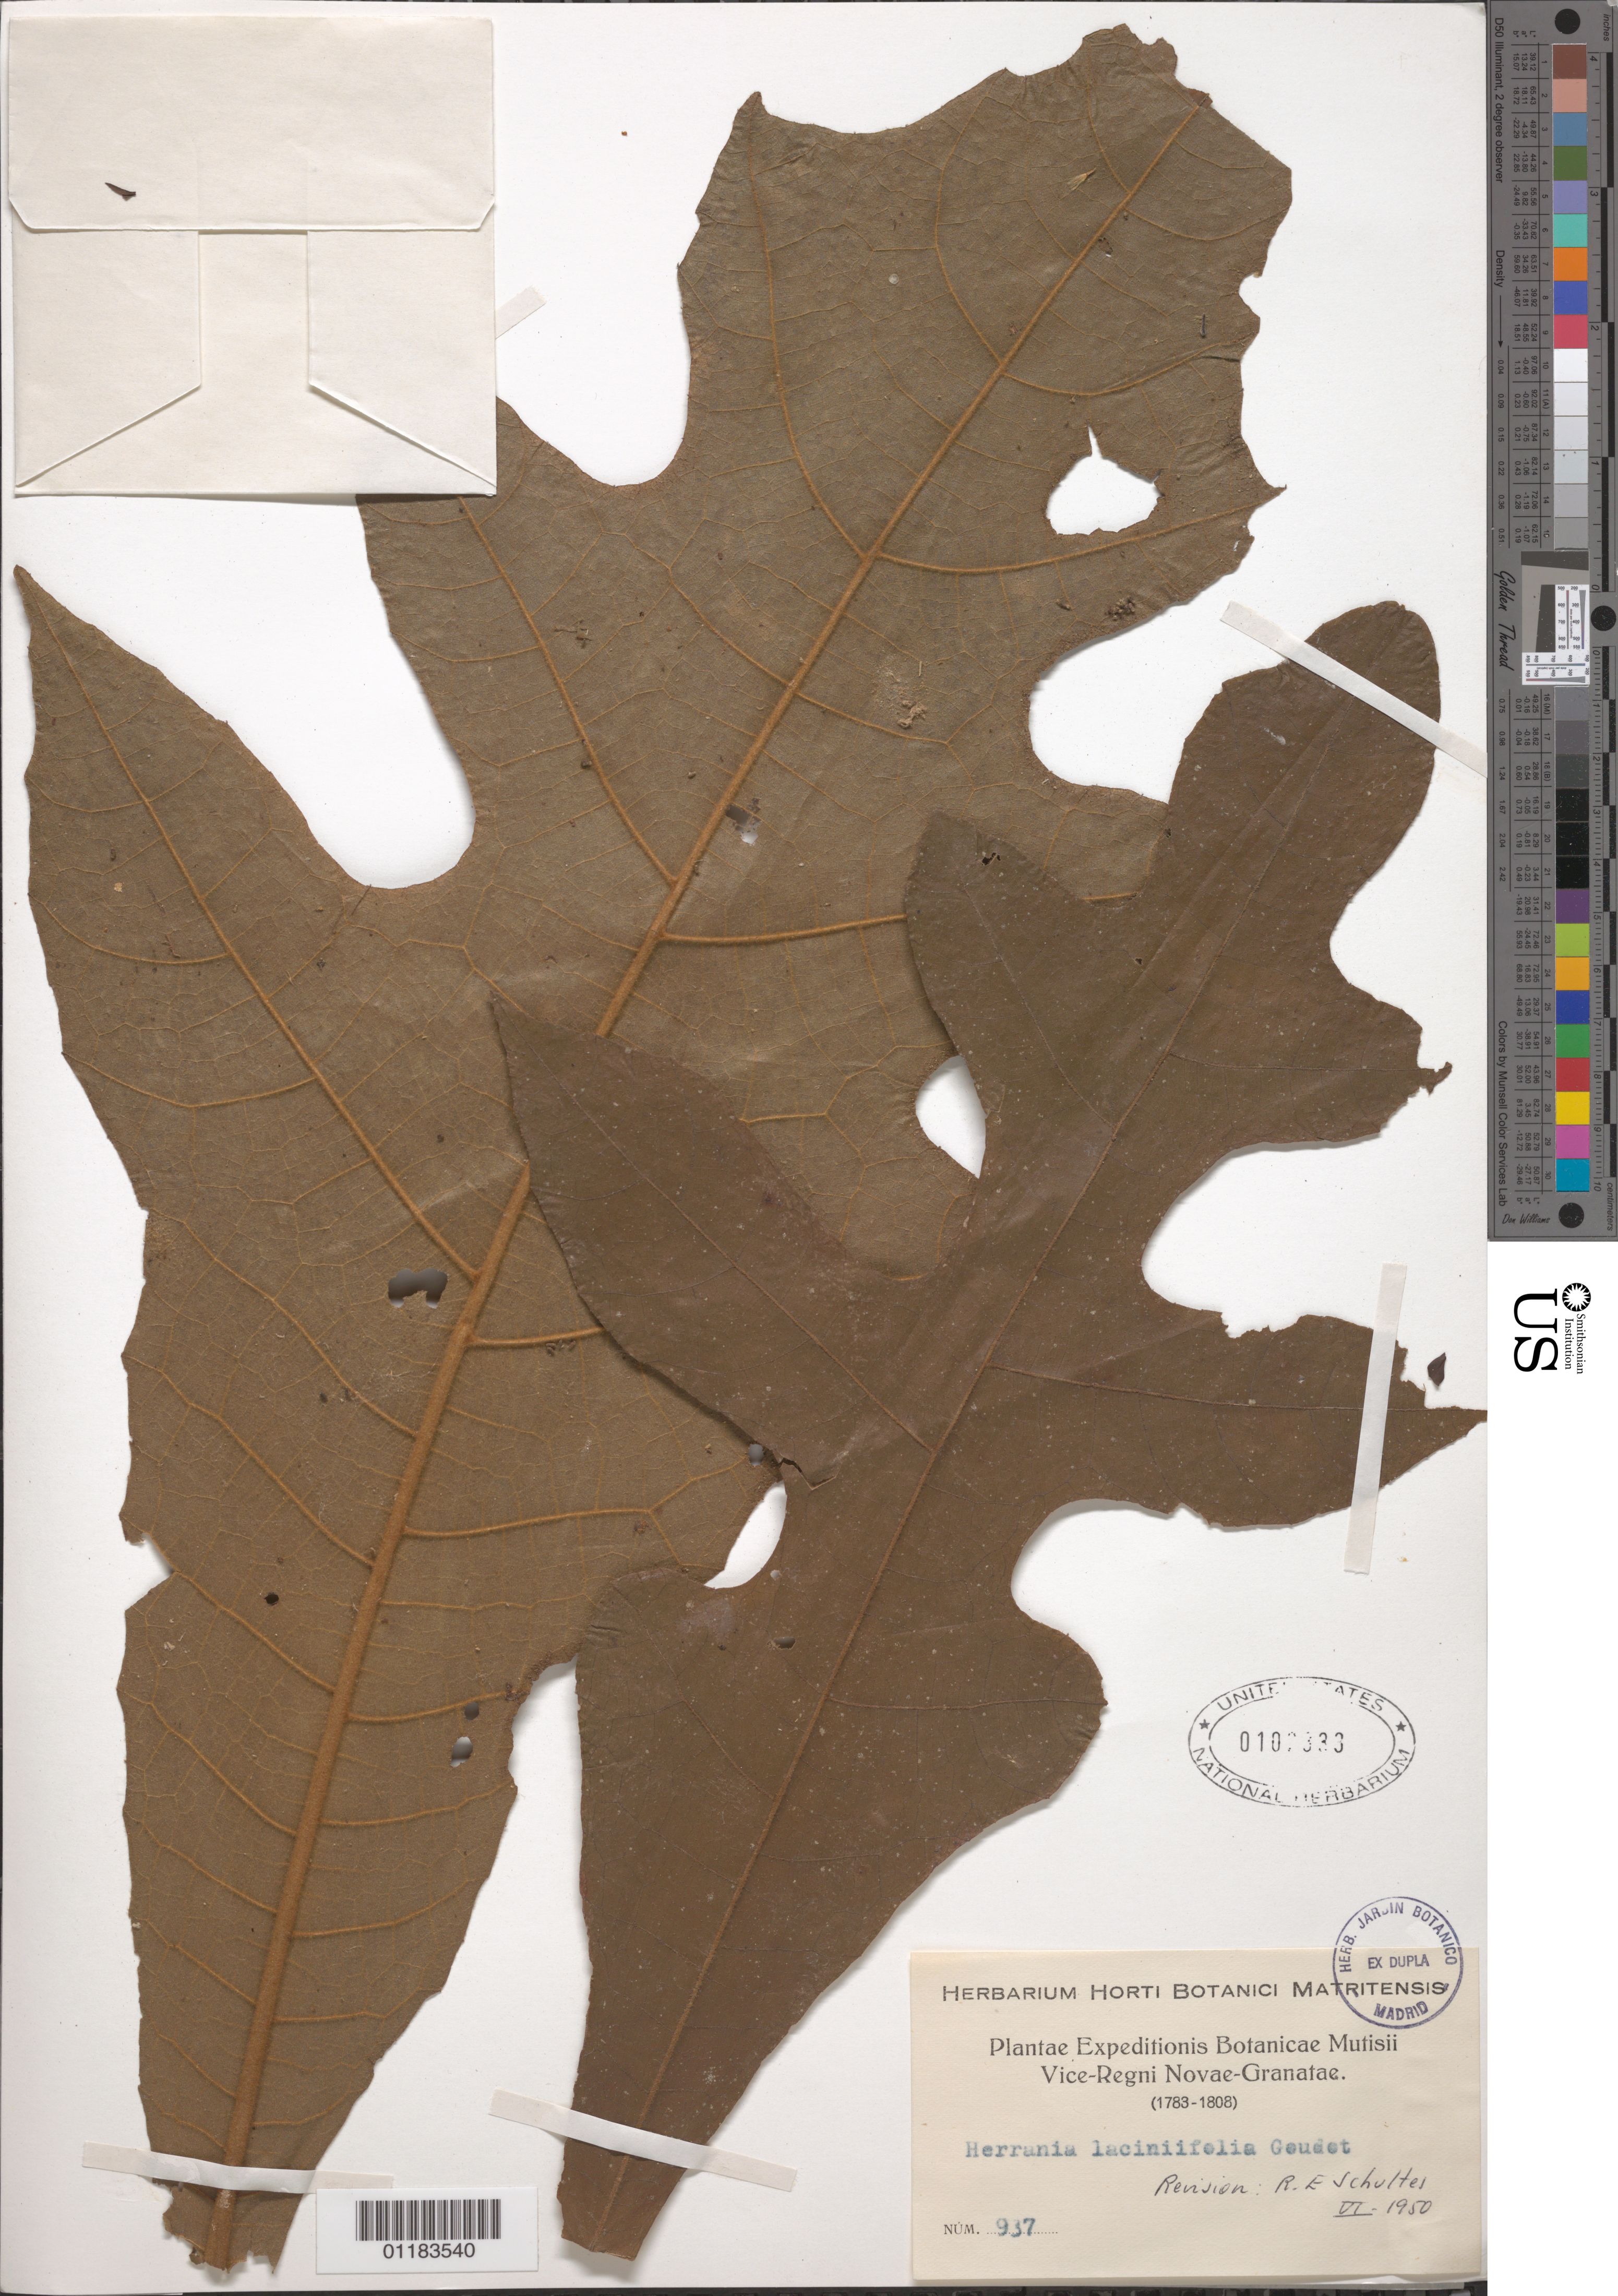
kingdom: Plantae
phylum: Tracheophyta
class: Magnoliopsida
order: Malvales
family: Malvaceae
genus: Theobroma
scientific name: Theobroma laciniifolium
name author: (Goudot ex Triana & Planch.) De Wild.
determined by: Dorr, L. J., (BOT), Smithsonian Institution - National Museum of Natural History (UNITED STATES)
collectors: J. C. B. Mutis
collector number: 937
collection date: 1783/1808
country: Colombia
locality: Plantae Expdeditionis Botanicae Mutisii Vice-Regni Novae-Granatae.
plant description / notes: leaves only; revision: R.E. Schultes VI-1950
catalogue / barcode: US 102333